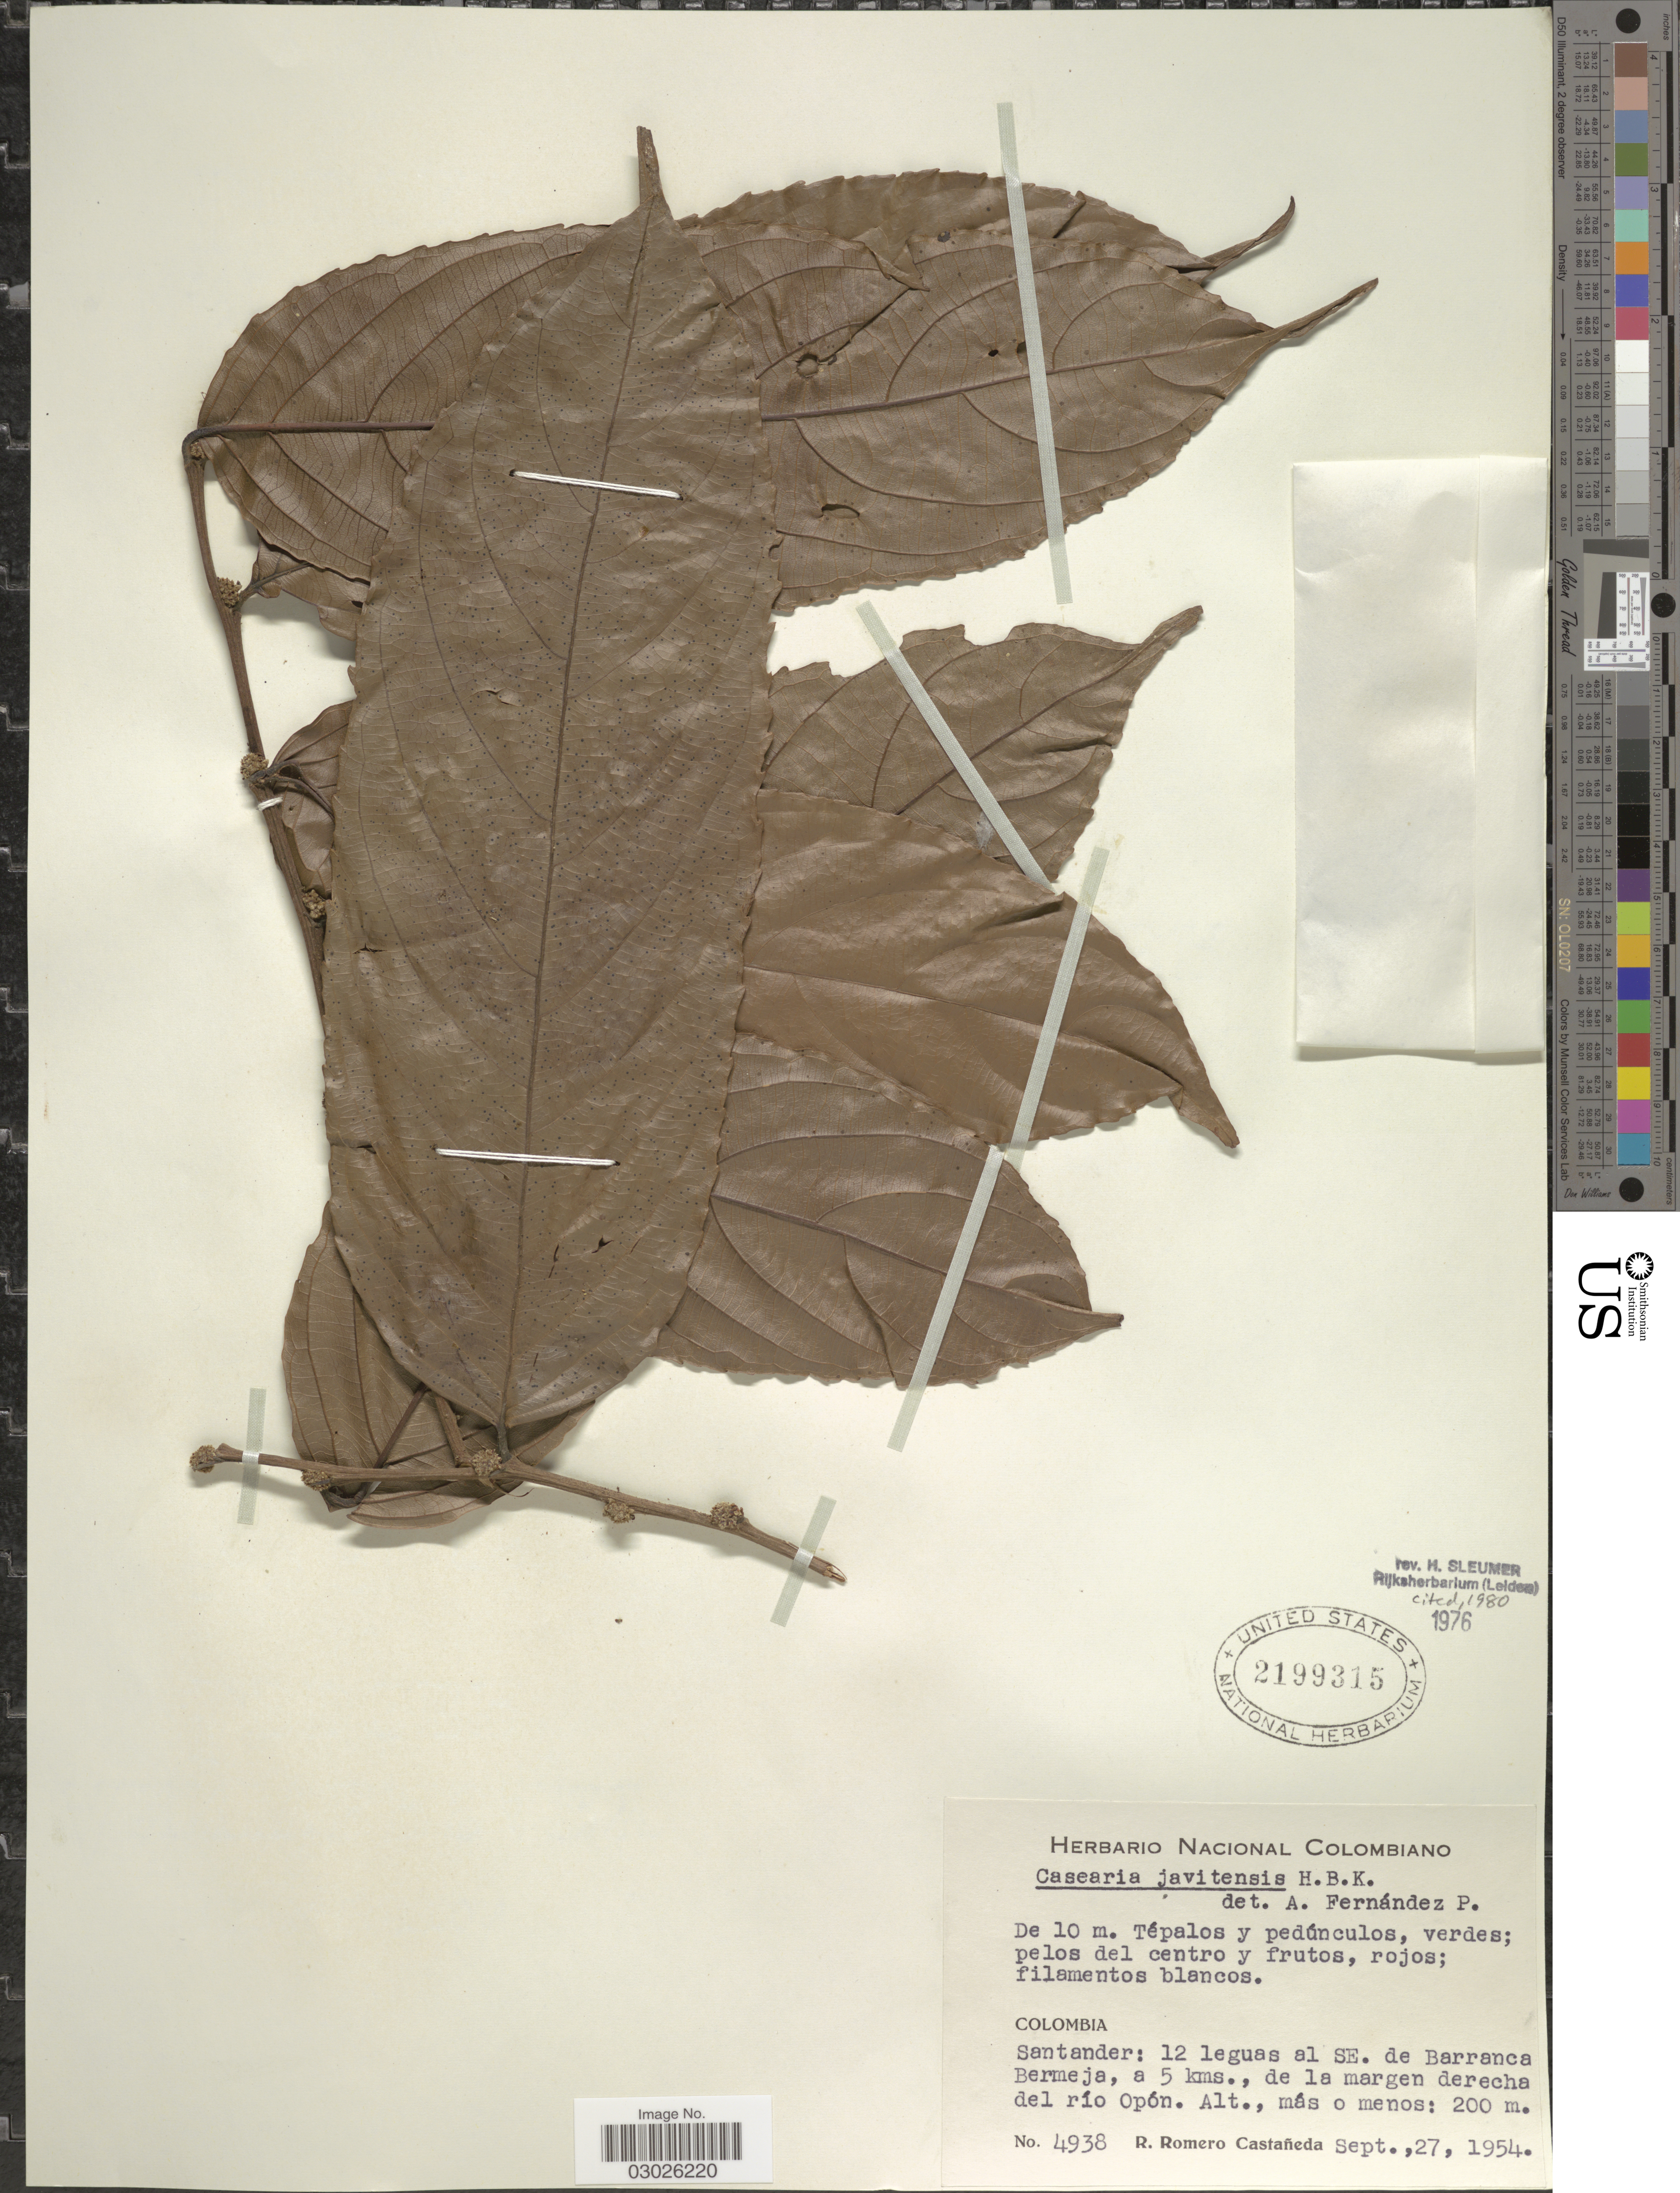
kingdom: Plantae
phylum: Tracheophyta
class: Magnoliopsida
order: Malpighiales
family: Salicaceae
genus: Piparea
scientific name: Piparea multiflora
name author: C.F. Gaertn.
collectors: R. Romero Castañeda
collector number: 4938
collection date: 1954-09-27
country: Colombia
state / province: Santander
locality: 12 leguas al SE. de Barranca Bermeja, a 5 kms., de la margen derecha del río Opón.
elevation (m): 200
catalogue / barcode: US 2199315